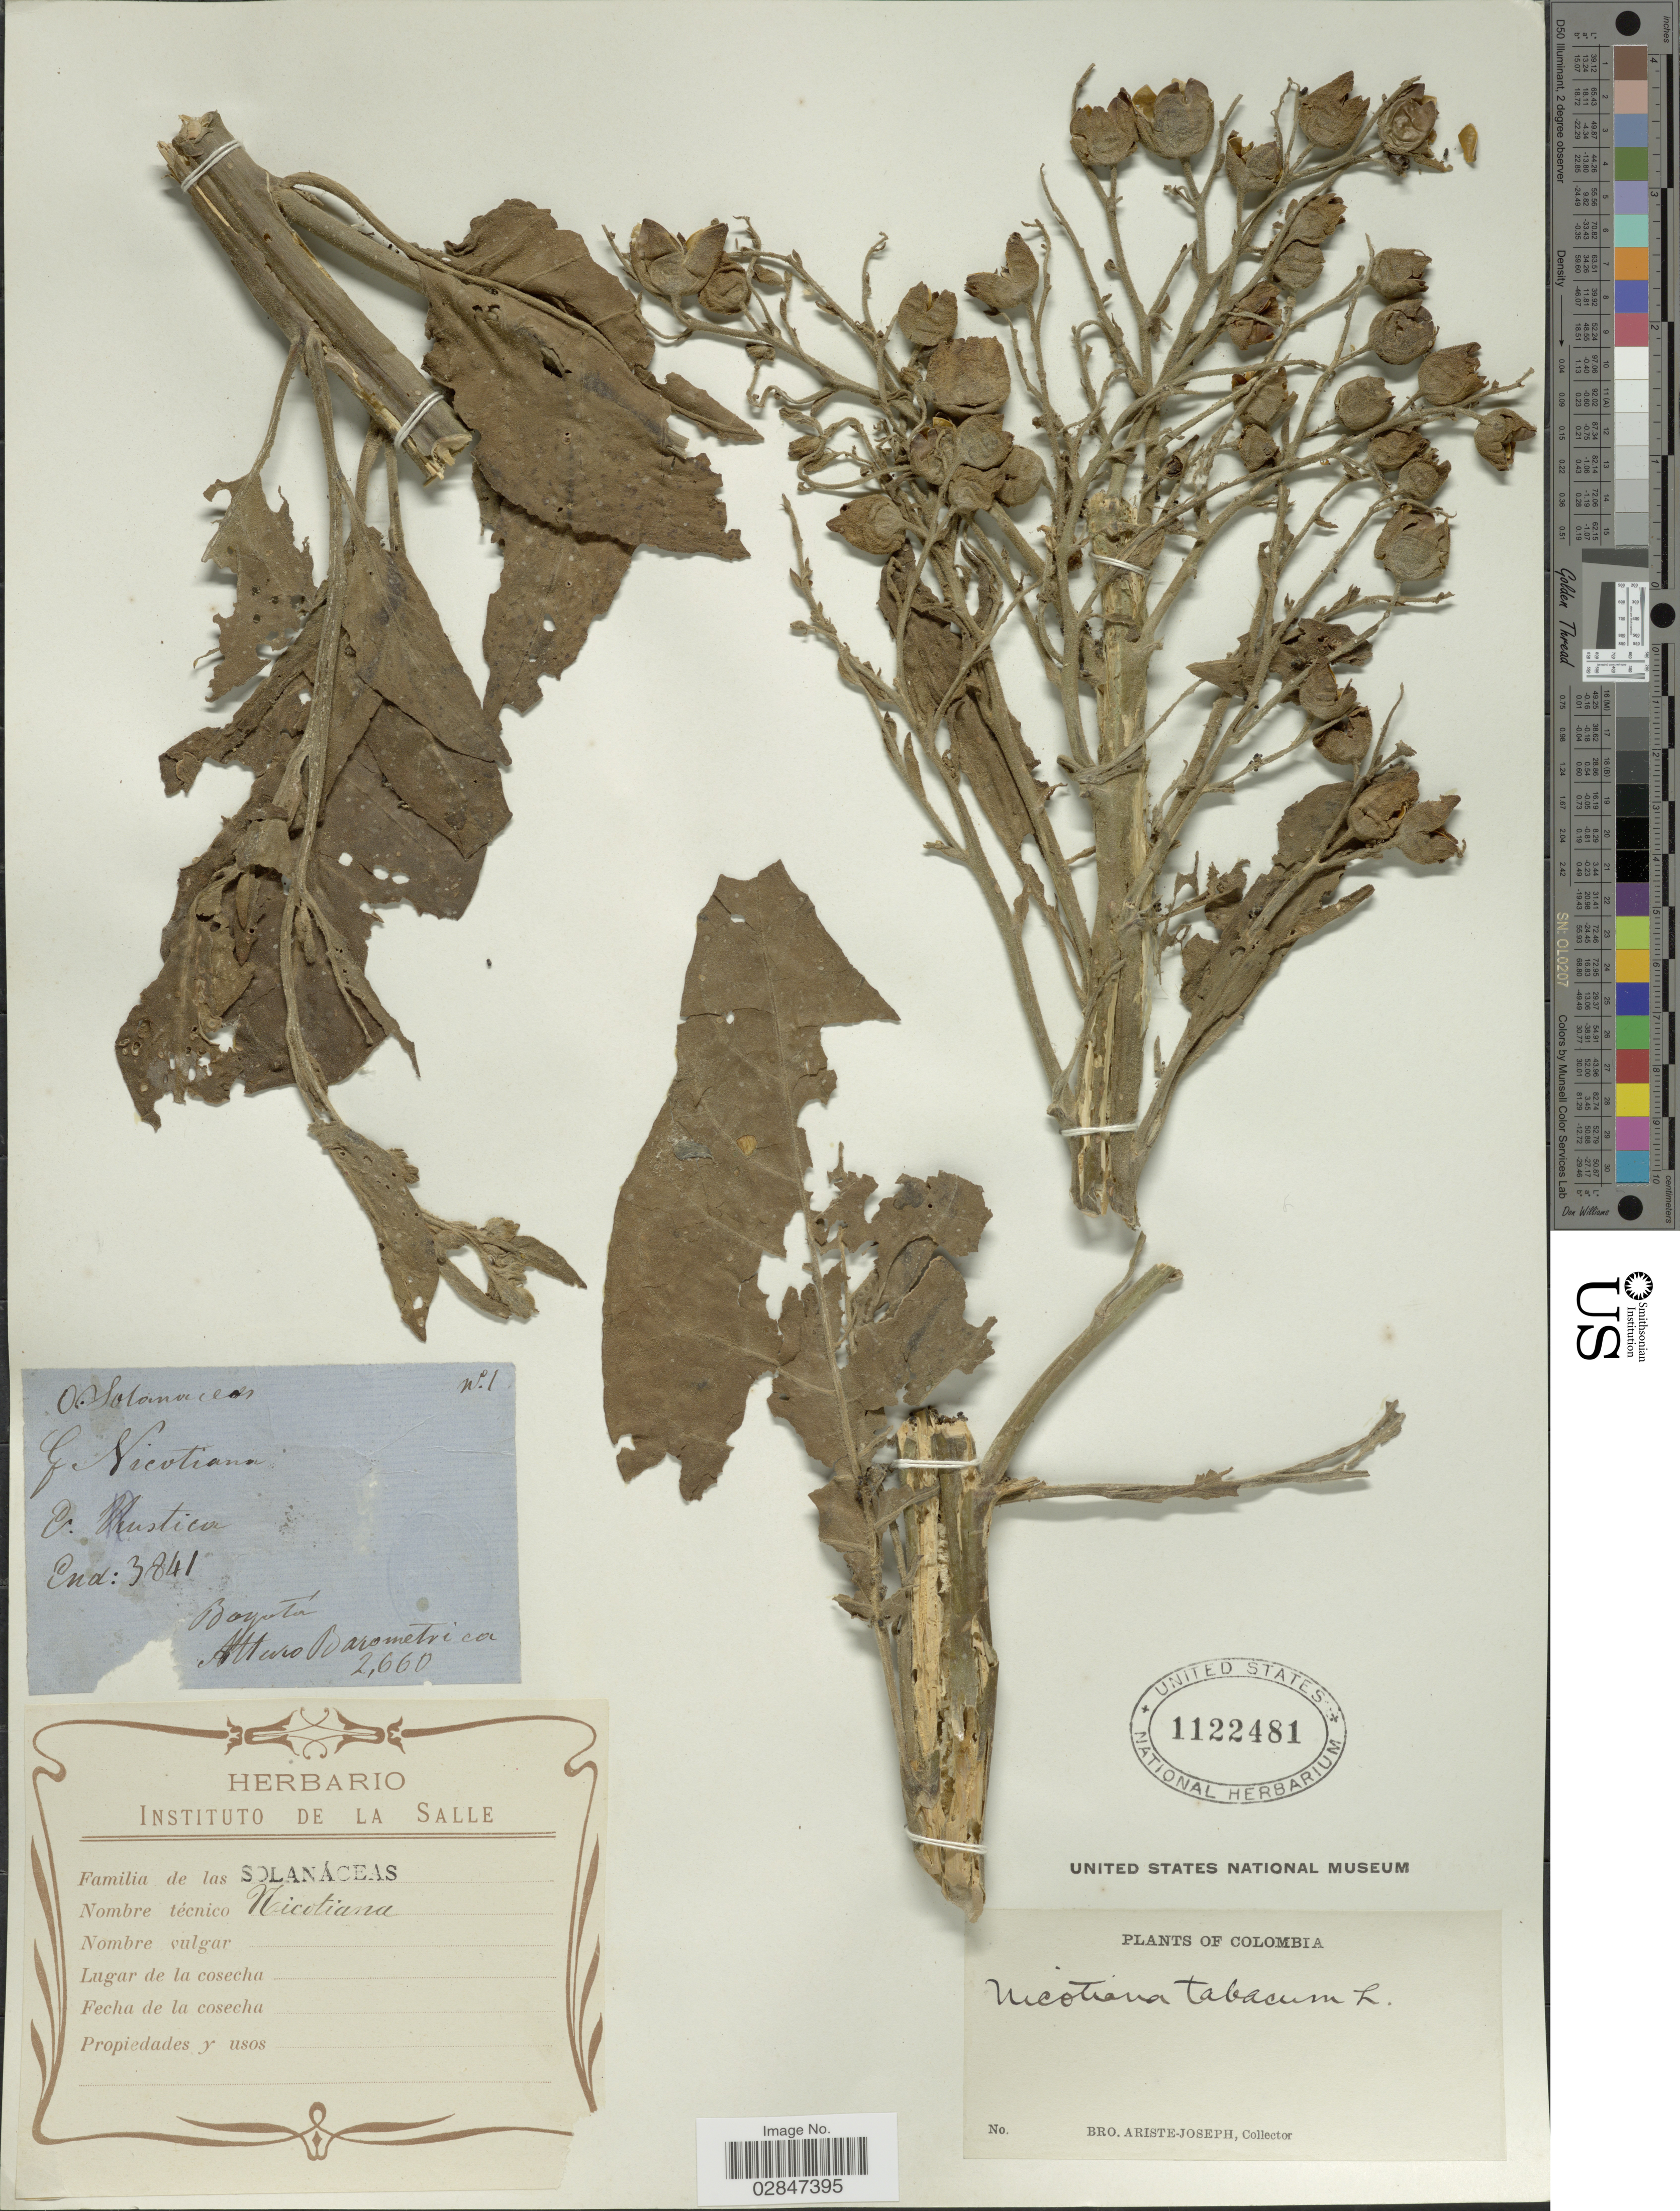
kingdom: Plantae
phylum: Tracheophyta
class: Magnoliopsida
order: Solanales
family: Solanaceae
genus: Nicotiana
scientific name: Nicotiana tabacum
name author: L.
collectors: Bro. Ariste-Joseph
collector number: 1*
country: Colombia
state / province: Bogota D.C.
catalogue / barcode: US 1122481